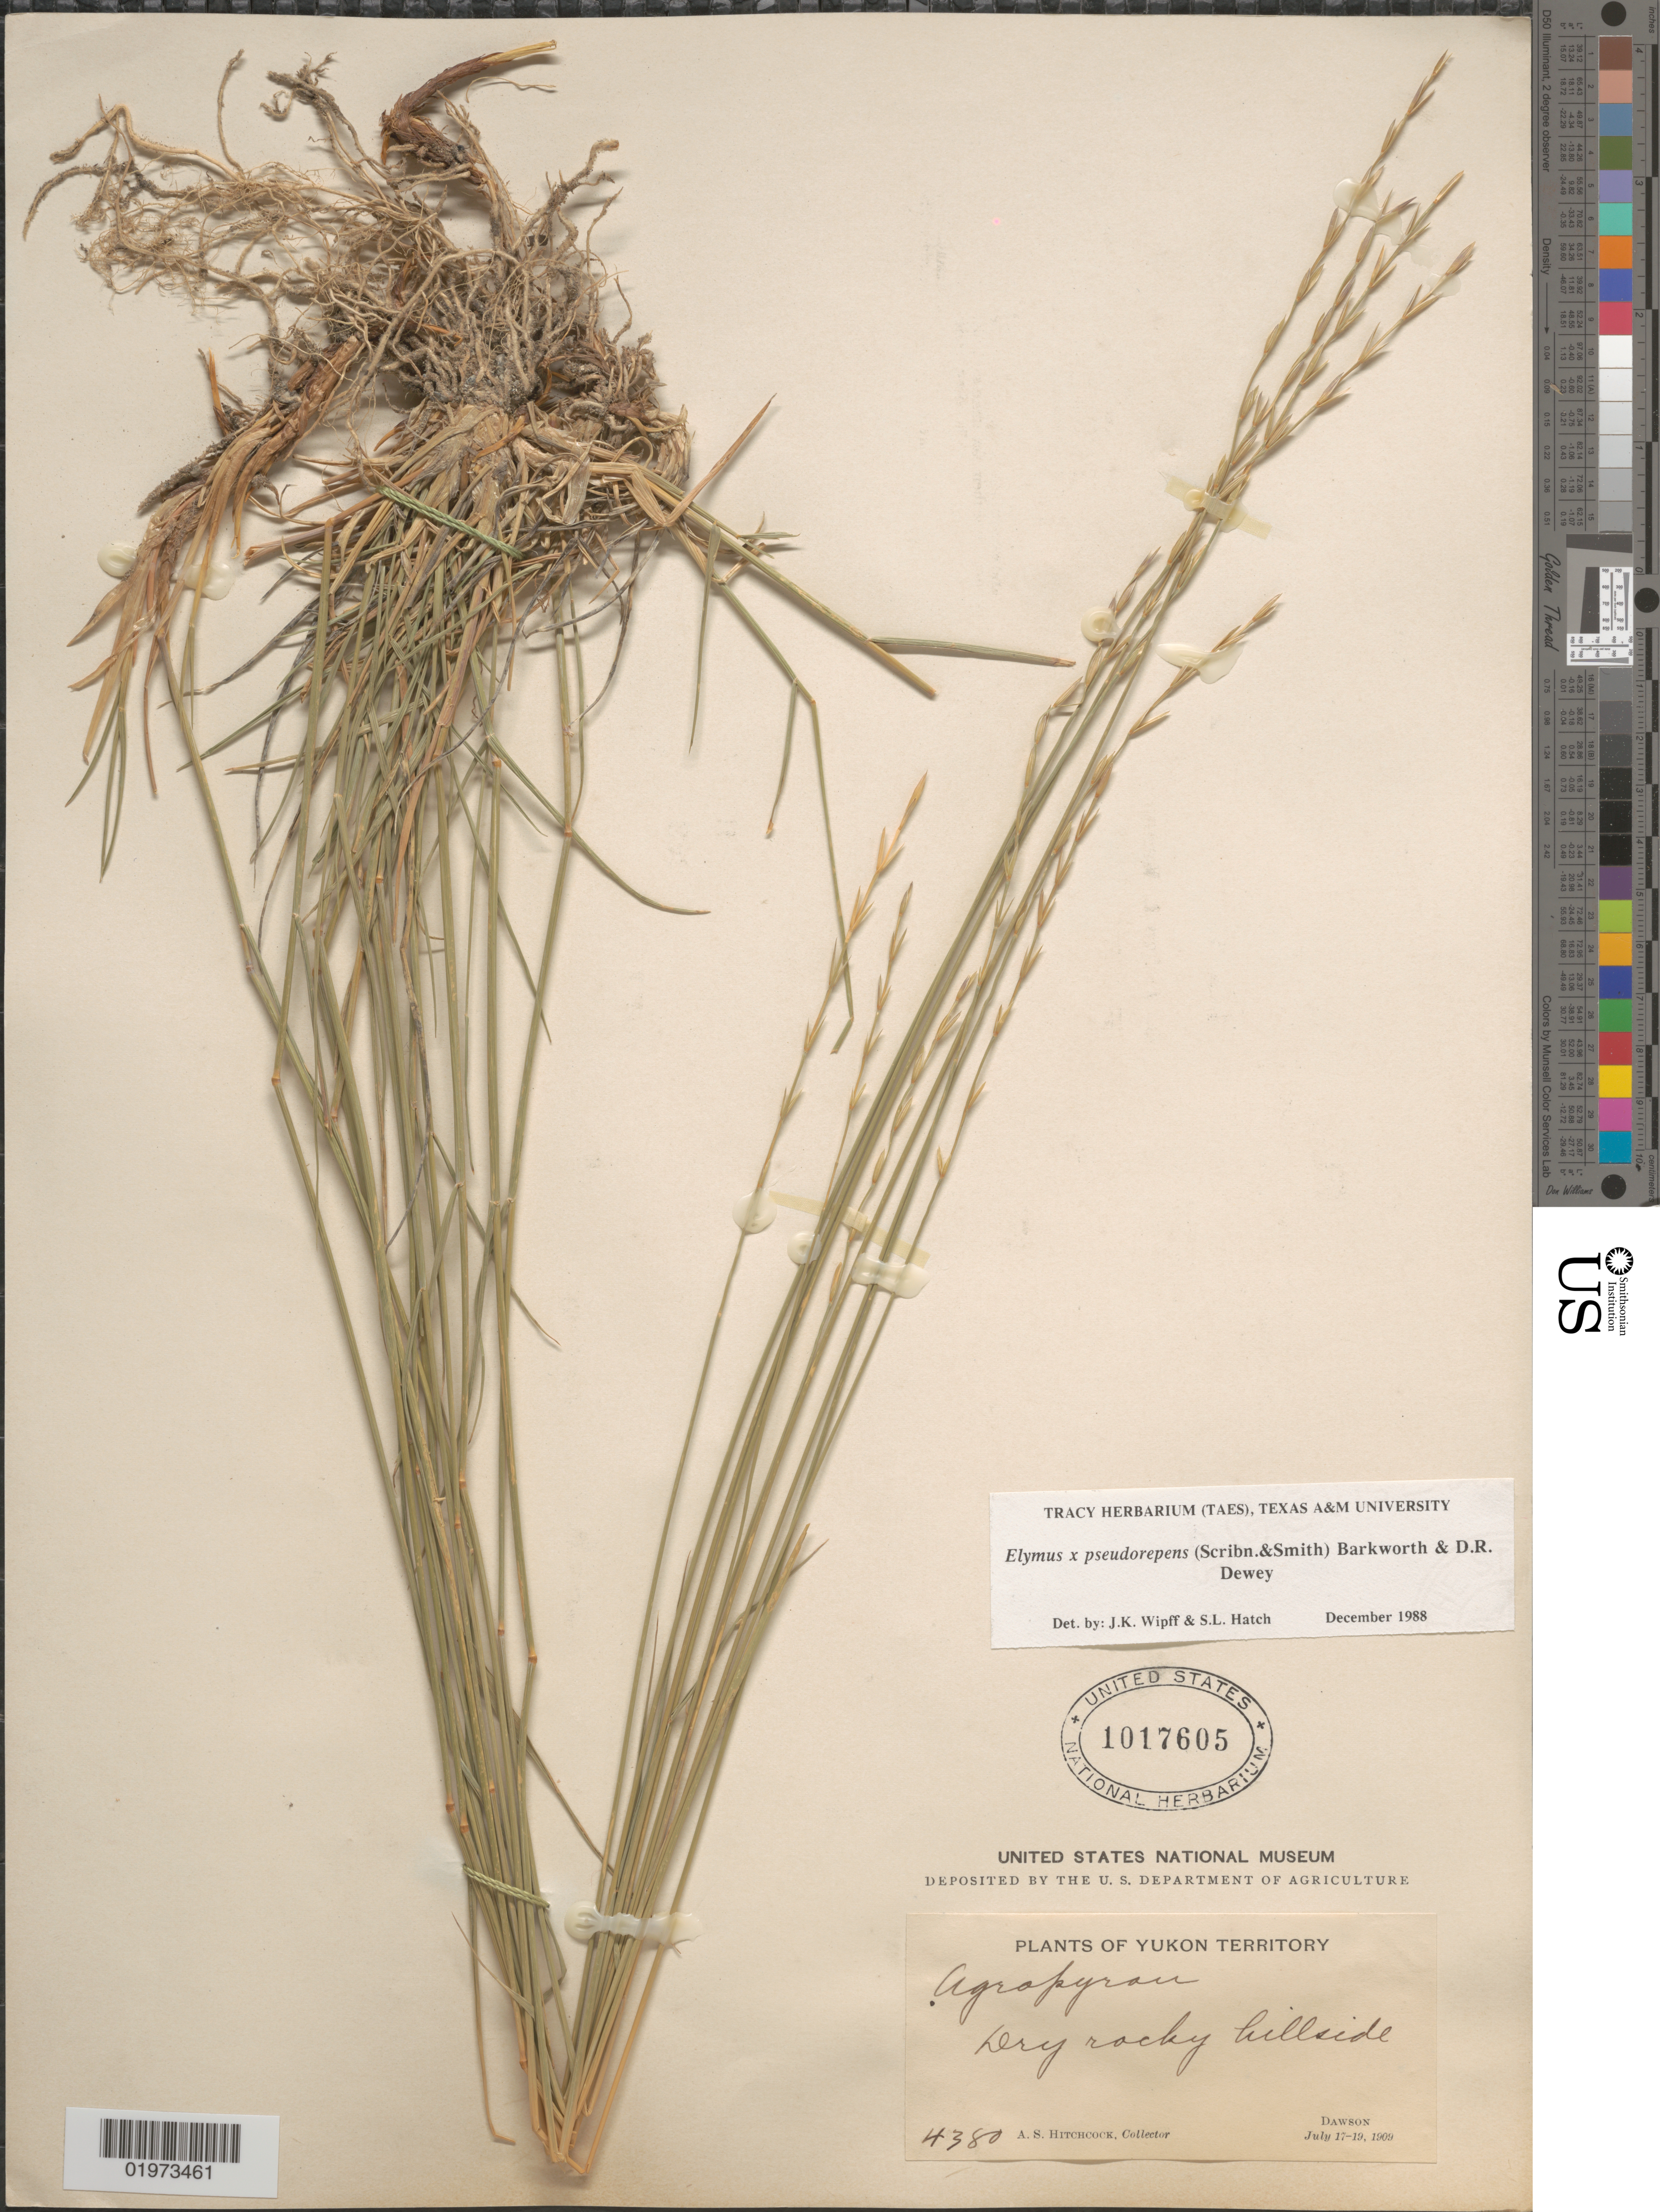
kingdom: Plantae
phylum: Tracheophyta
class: Liliopsida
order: Poales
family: Poaceae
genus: Elymus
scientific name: Elymus x pseudorepens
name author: (Scribn. & J.G. Sm.) Barkworth & Dewey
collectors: A. S. Hitchcock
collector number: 4380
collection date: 1909-07-17/1909-07-19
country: Canada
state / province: Yukon Territory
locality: Dry rocky hillside. Dawson.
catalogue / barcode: US 1017605